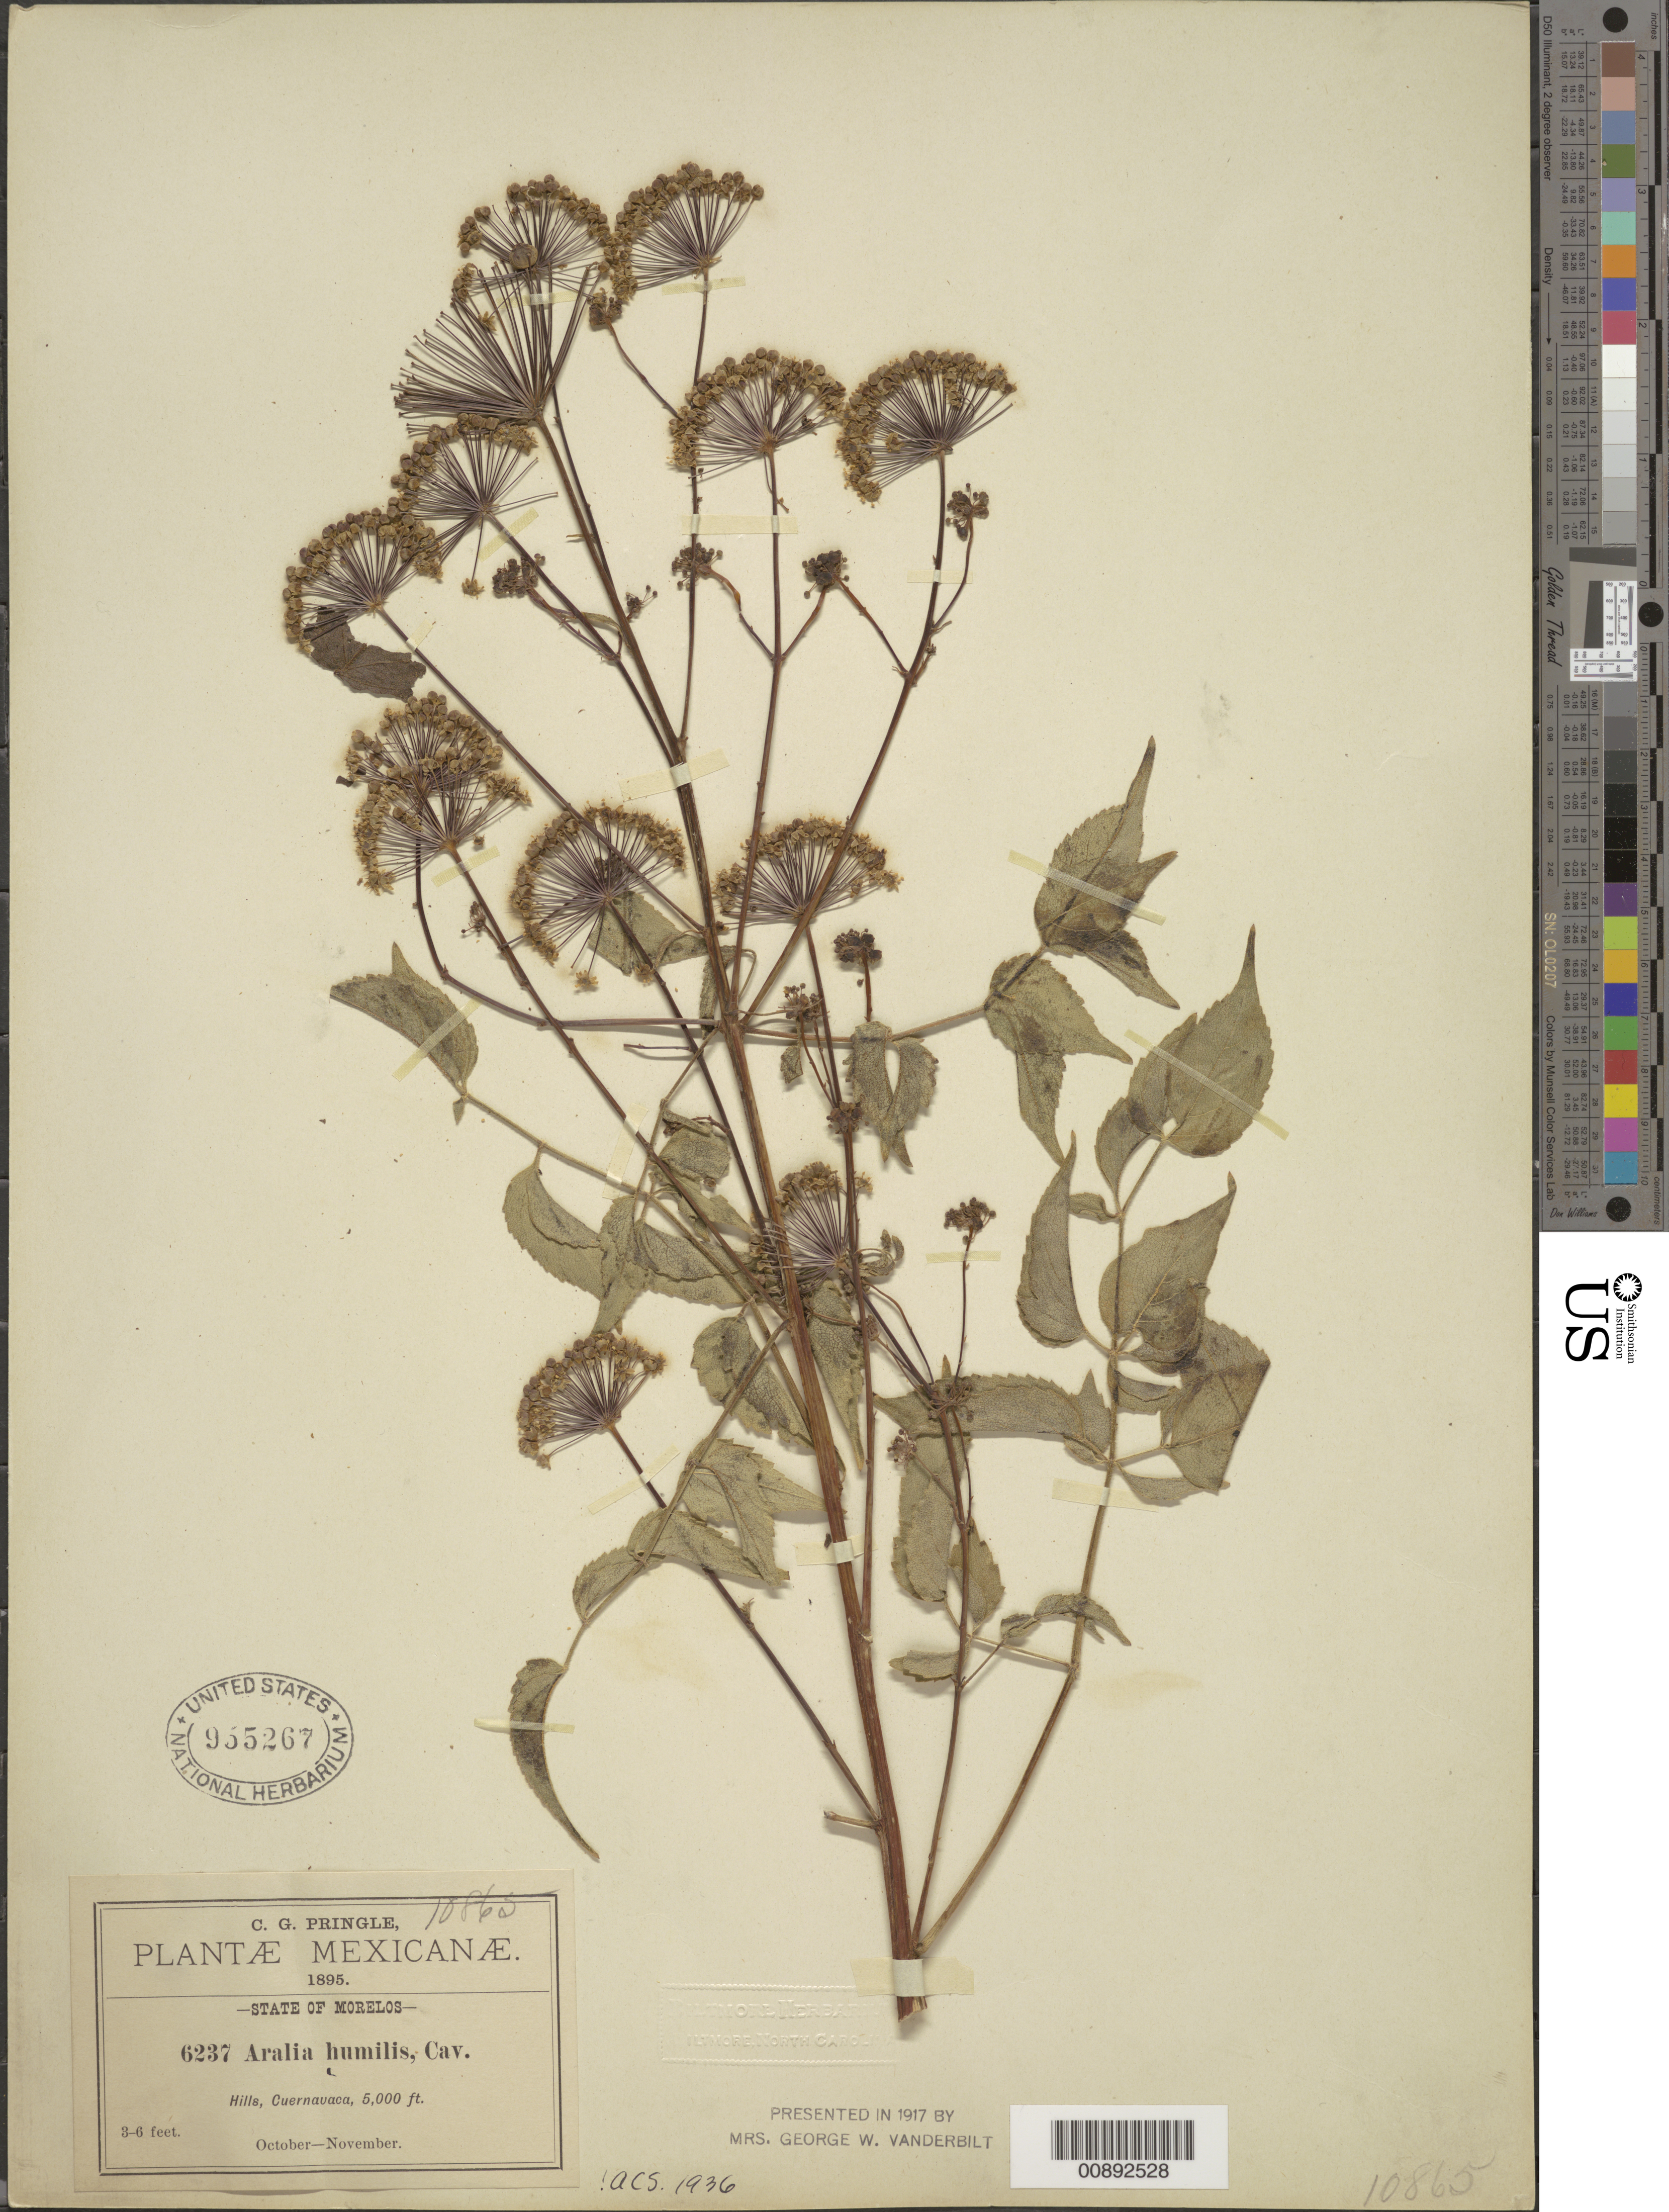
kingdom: Plantae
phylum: Tracheophyta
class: Magnoliopsida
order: Apiales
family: Araliaceae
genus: Aralia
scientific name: Aralia humilis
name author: Cav.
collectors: C. G. Pringle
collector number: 6237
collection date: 1795-10/1895-11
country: Mexico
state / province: Morelos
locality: Hills, Cuernavaca.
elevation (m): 1524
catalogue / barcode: US 955267